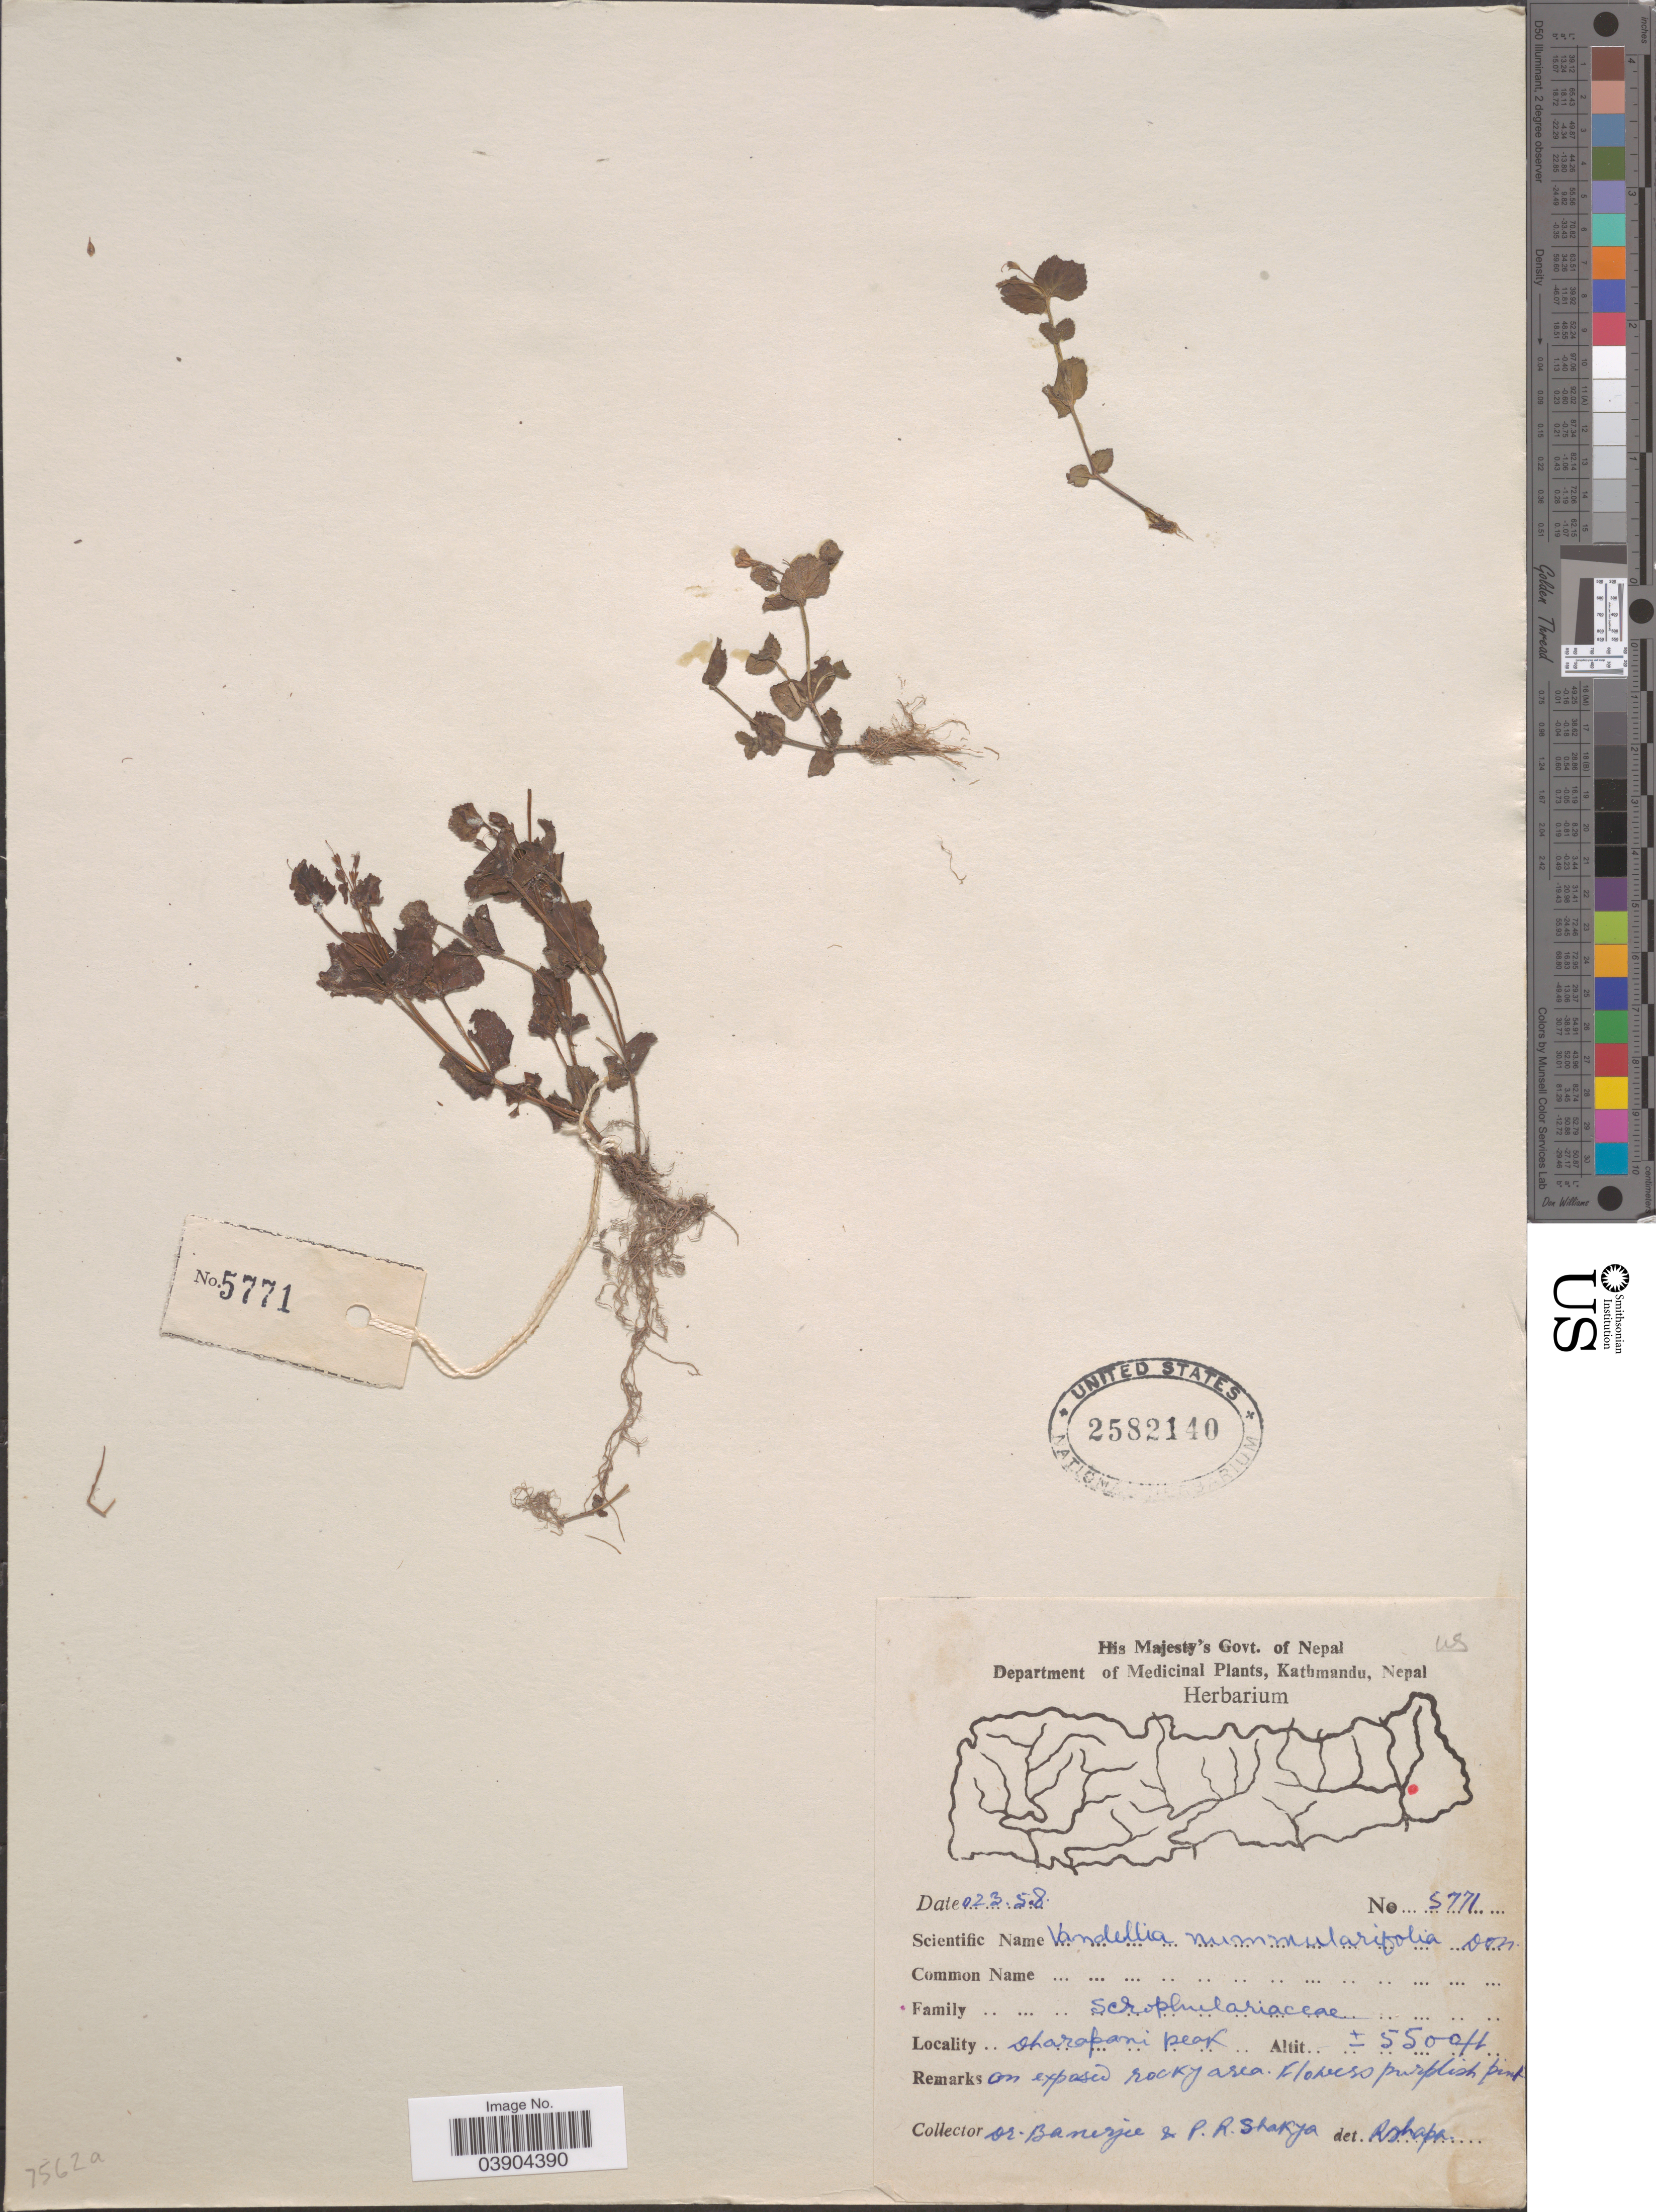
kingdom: Plantae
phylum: Tracheophyta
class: Magnoliopsida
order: Lamiales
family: Linderniaceae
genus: Lindernia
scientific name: Lindernia nummulariifolia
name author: (D. Don) Wettst.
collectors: Banerjee & P. Shakya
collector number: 5771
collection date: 1923-08-05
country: Nepal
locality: Dharapani peak.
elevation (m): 1676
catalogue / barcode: US 2582140